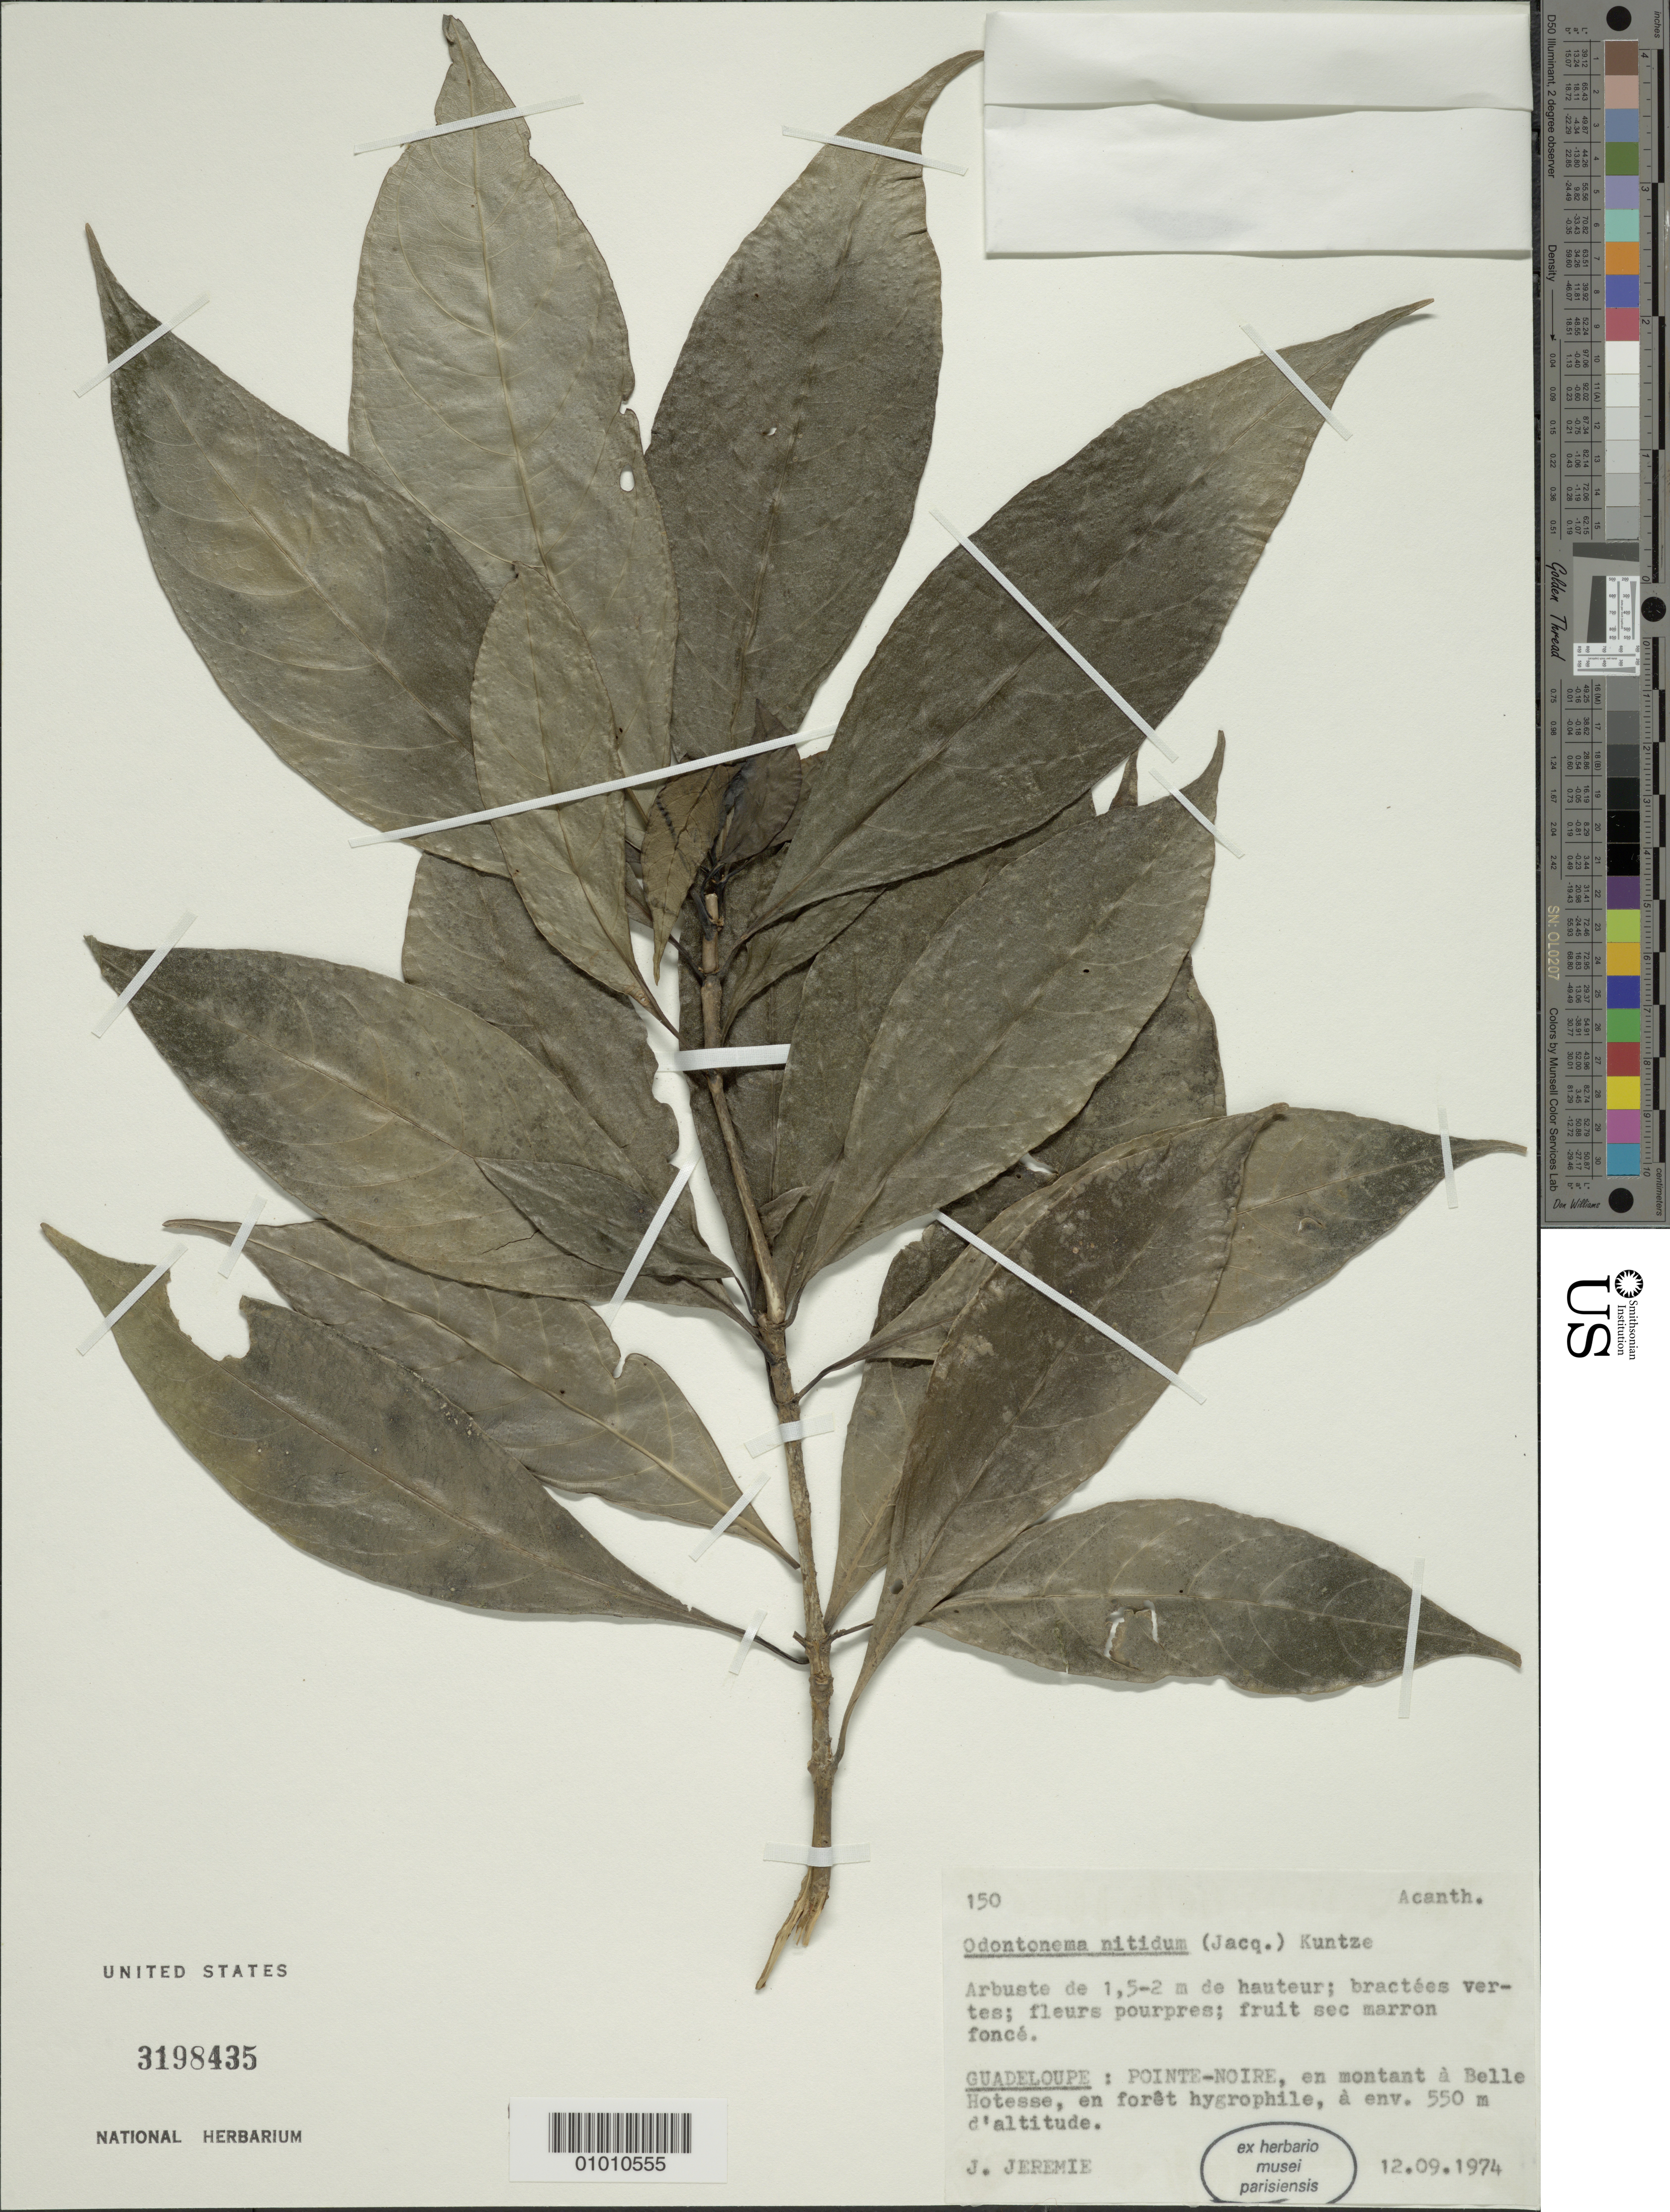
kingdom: Plantae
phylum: Tracheophyta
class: Magnoliopsida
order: Lamiales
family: Acanthaceae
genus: Odontonema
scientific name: Odontonema nitidum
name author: (Jacq.) Kuntze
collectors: J. Jérémie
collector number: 150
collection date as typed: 12 Sep 1974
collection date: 1974-09-12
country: Guadeloupe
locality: Pointe Noir, en montant à Belle Hotesse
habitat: En forêt hygrophile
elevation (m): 550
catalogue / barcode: US 3198435